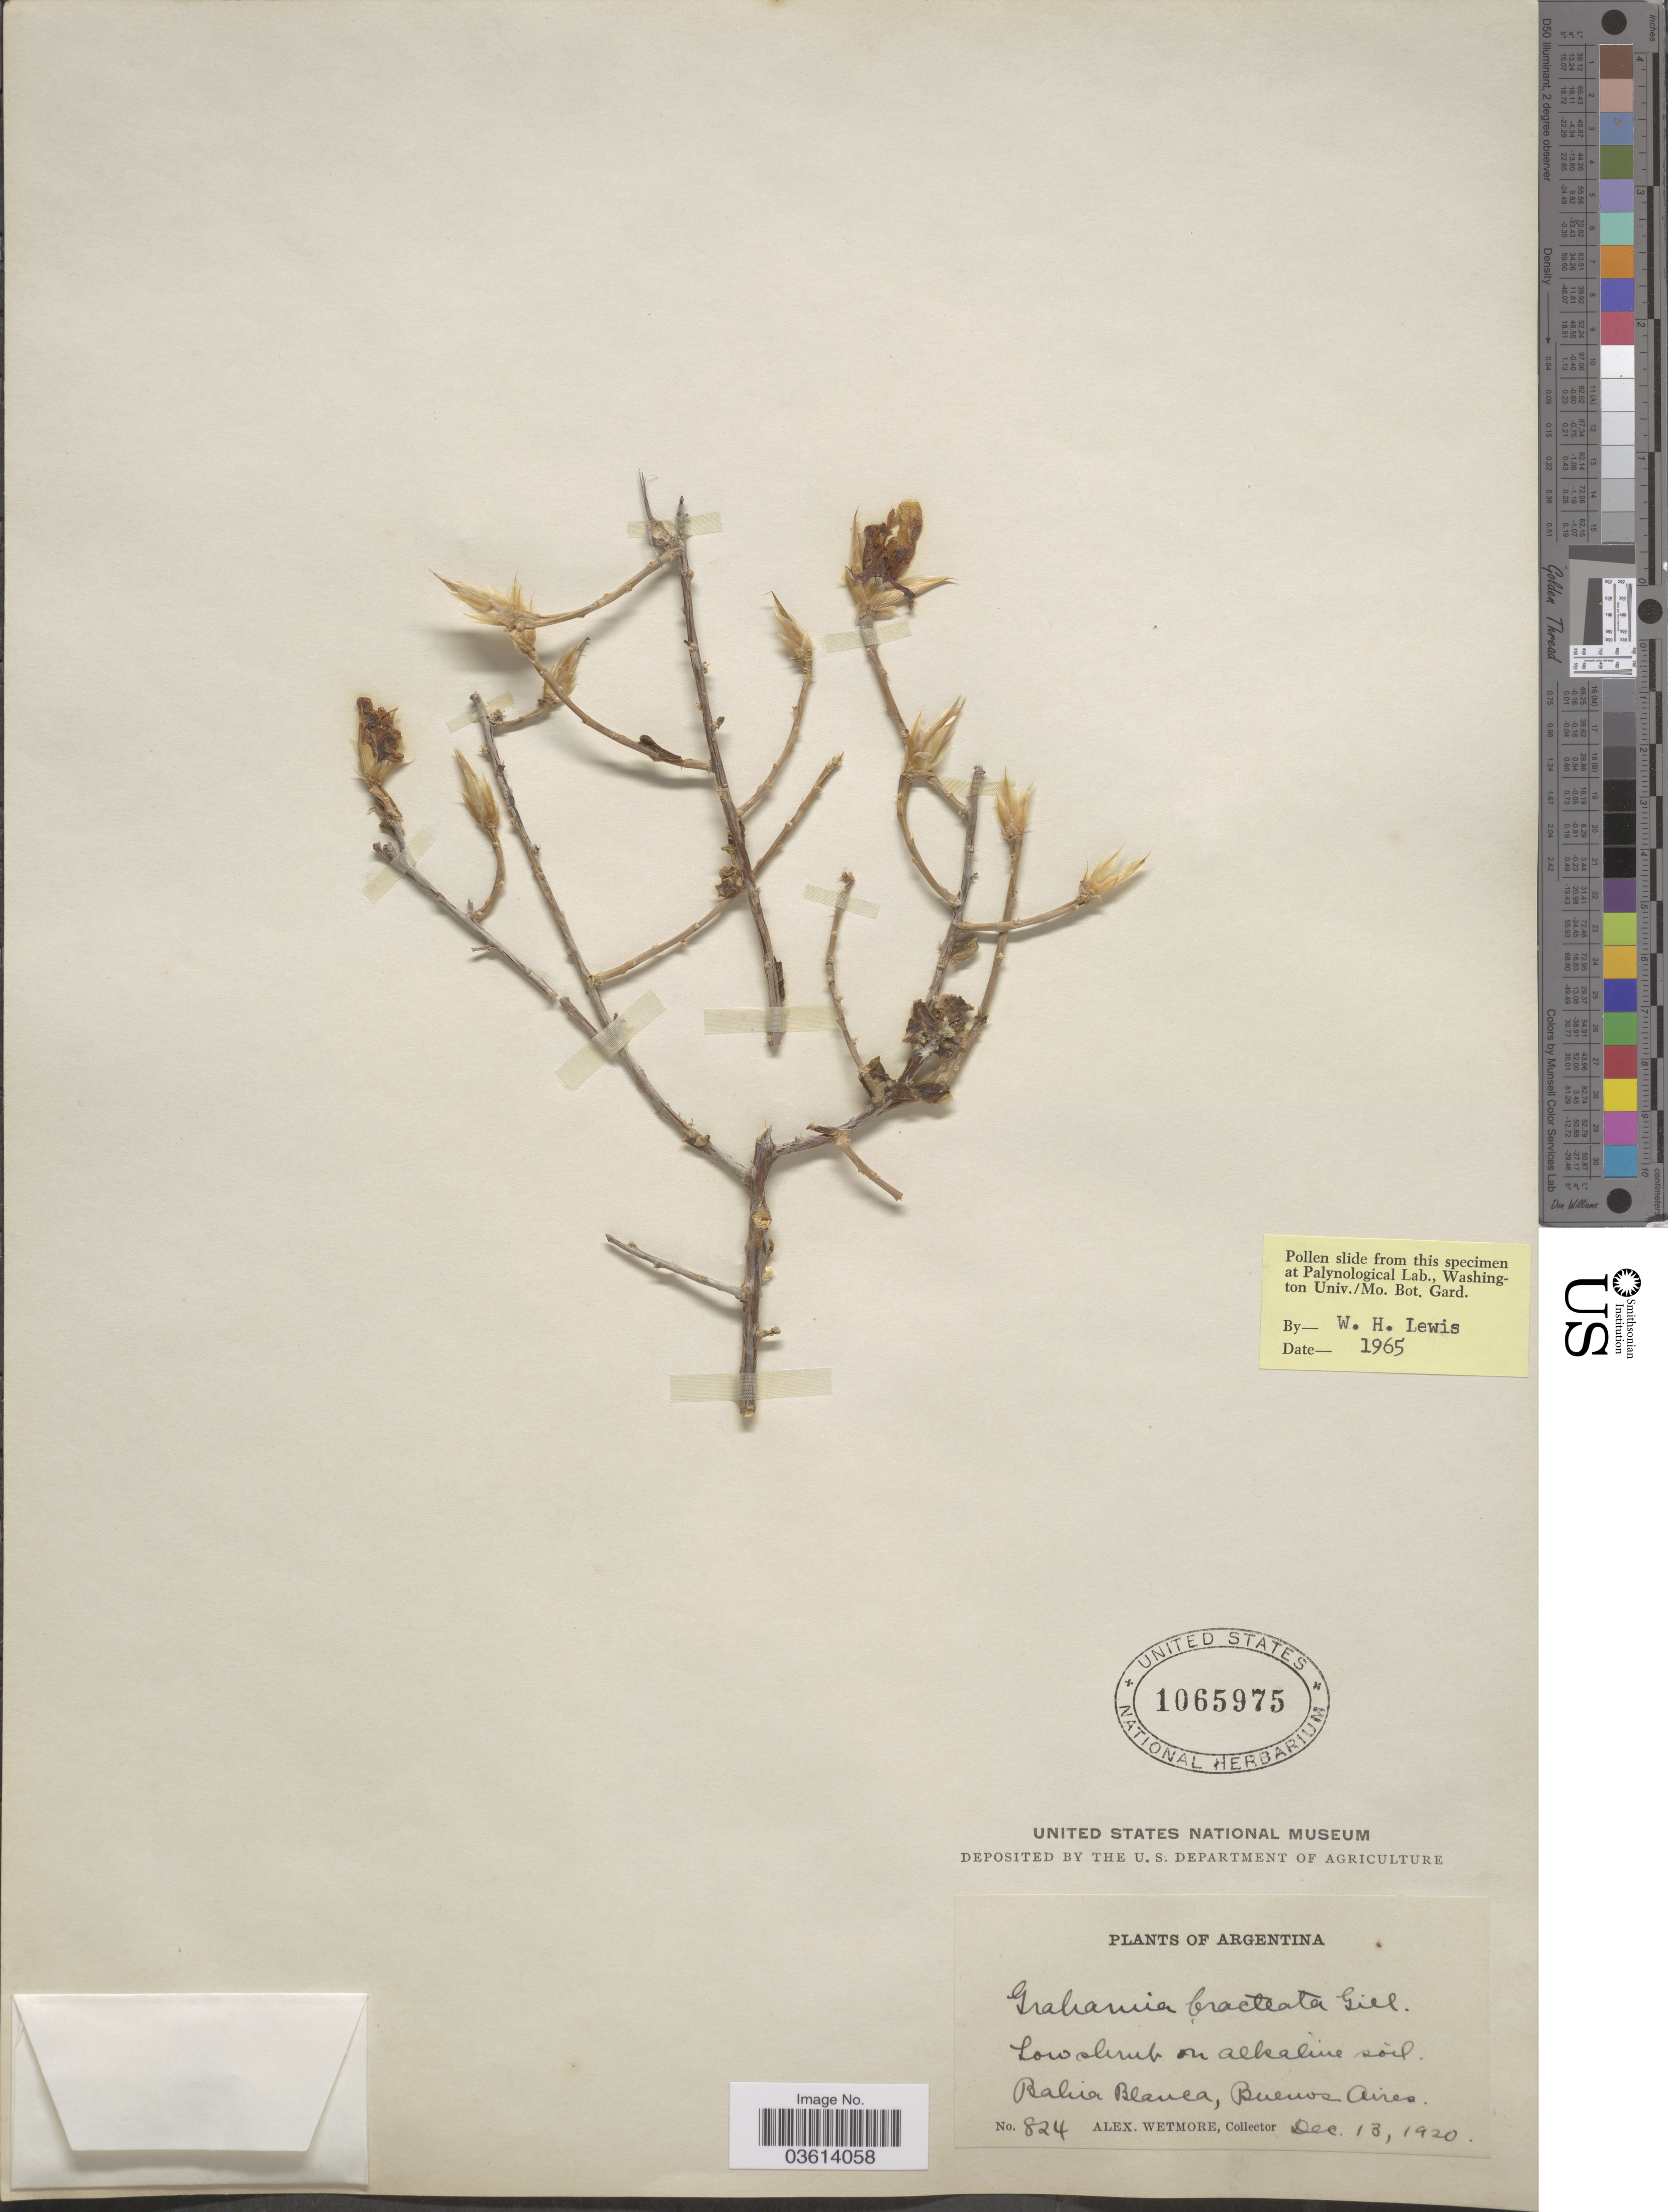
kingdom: Plantae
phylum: Tracheophyta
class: Magnoliopsida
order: Caryophyllales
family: Anacampserotaceae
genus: Grahamia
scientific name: Grahamia sp.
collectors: A. Wetmore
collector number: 824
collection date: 1920-12-13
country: Argentina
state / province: Buenos Aires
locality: Bahia Blanca, Buenos Aires.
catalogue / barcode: US 1065975